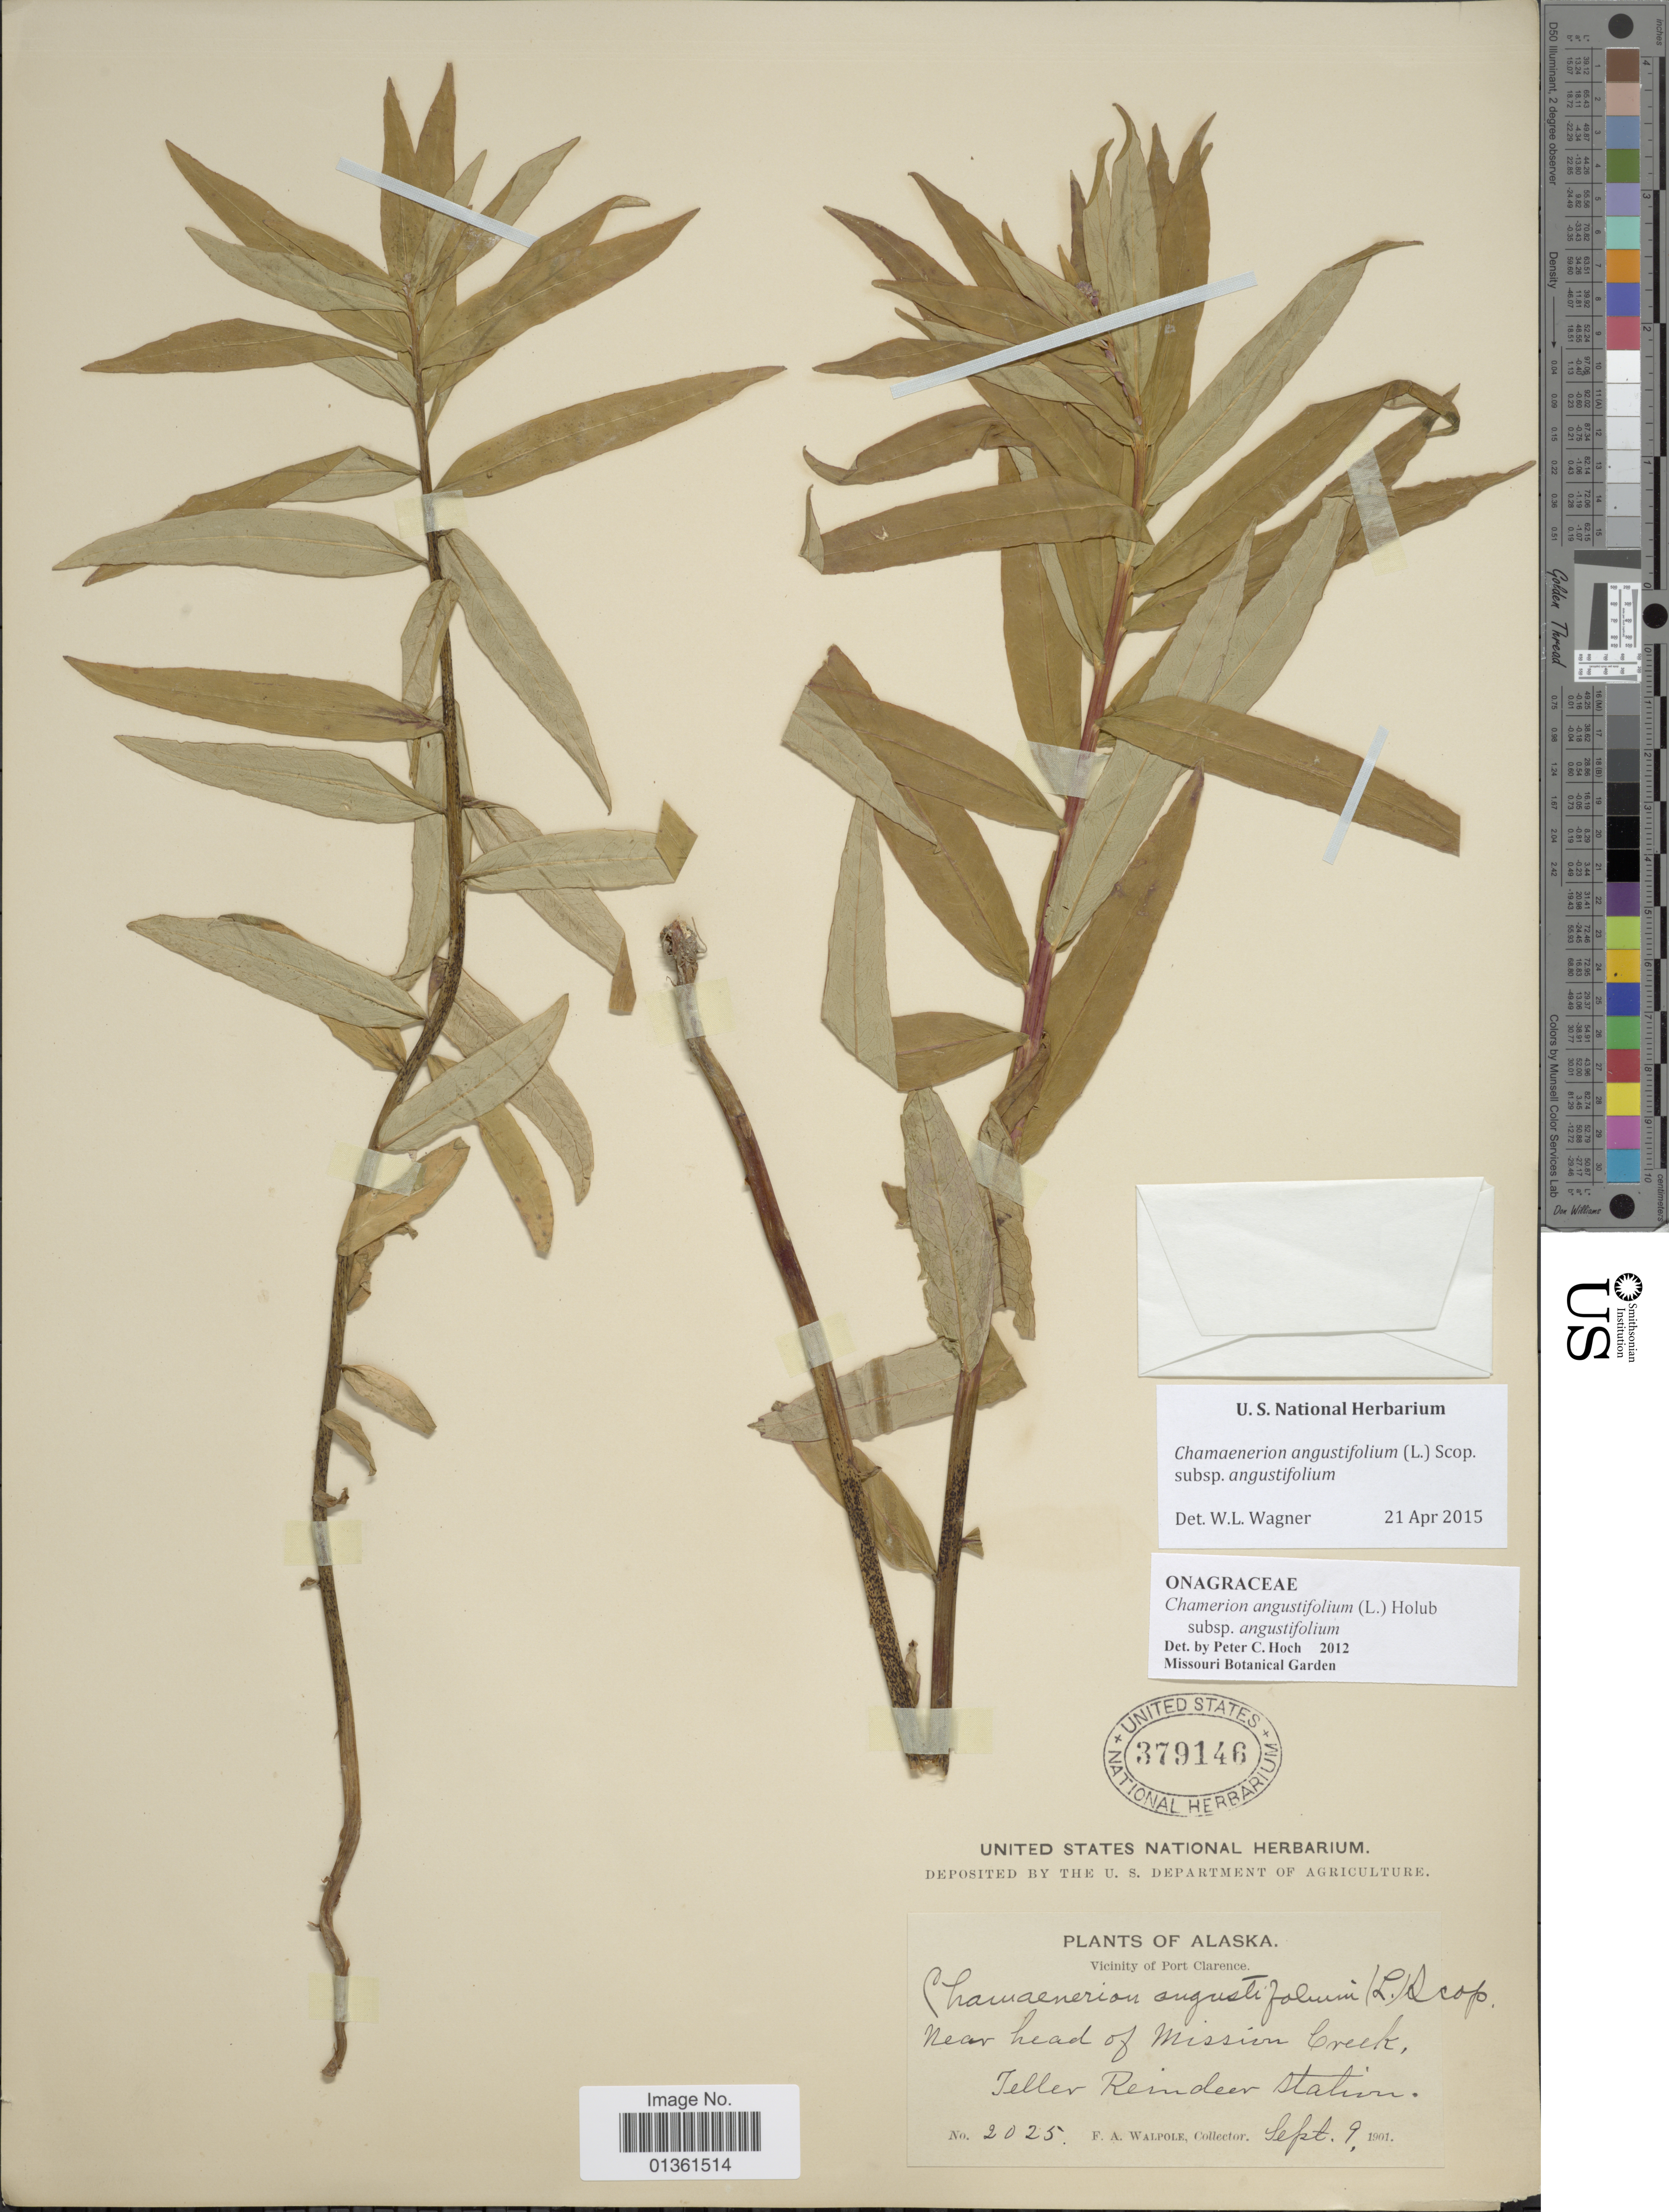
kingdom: Plantae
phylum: Tracheophyta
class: Magnoliopsida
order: Myrtales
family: Onagraceae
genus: Chamaenerion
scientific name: Chamaenerion angustifolium subsp. angustifolium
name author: (L.) Scop.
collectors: F. Walpole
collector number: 2025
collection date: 1901-09-09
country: United States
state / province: Alaska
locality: Vicinity of Port Clarence. Near head of Mission Creek, Teller Reindeer station.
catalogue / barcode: US 379146